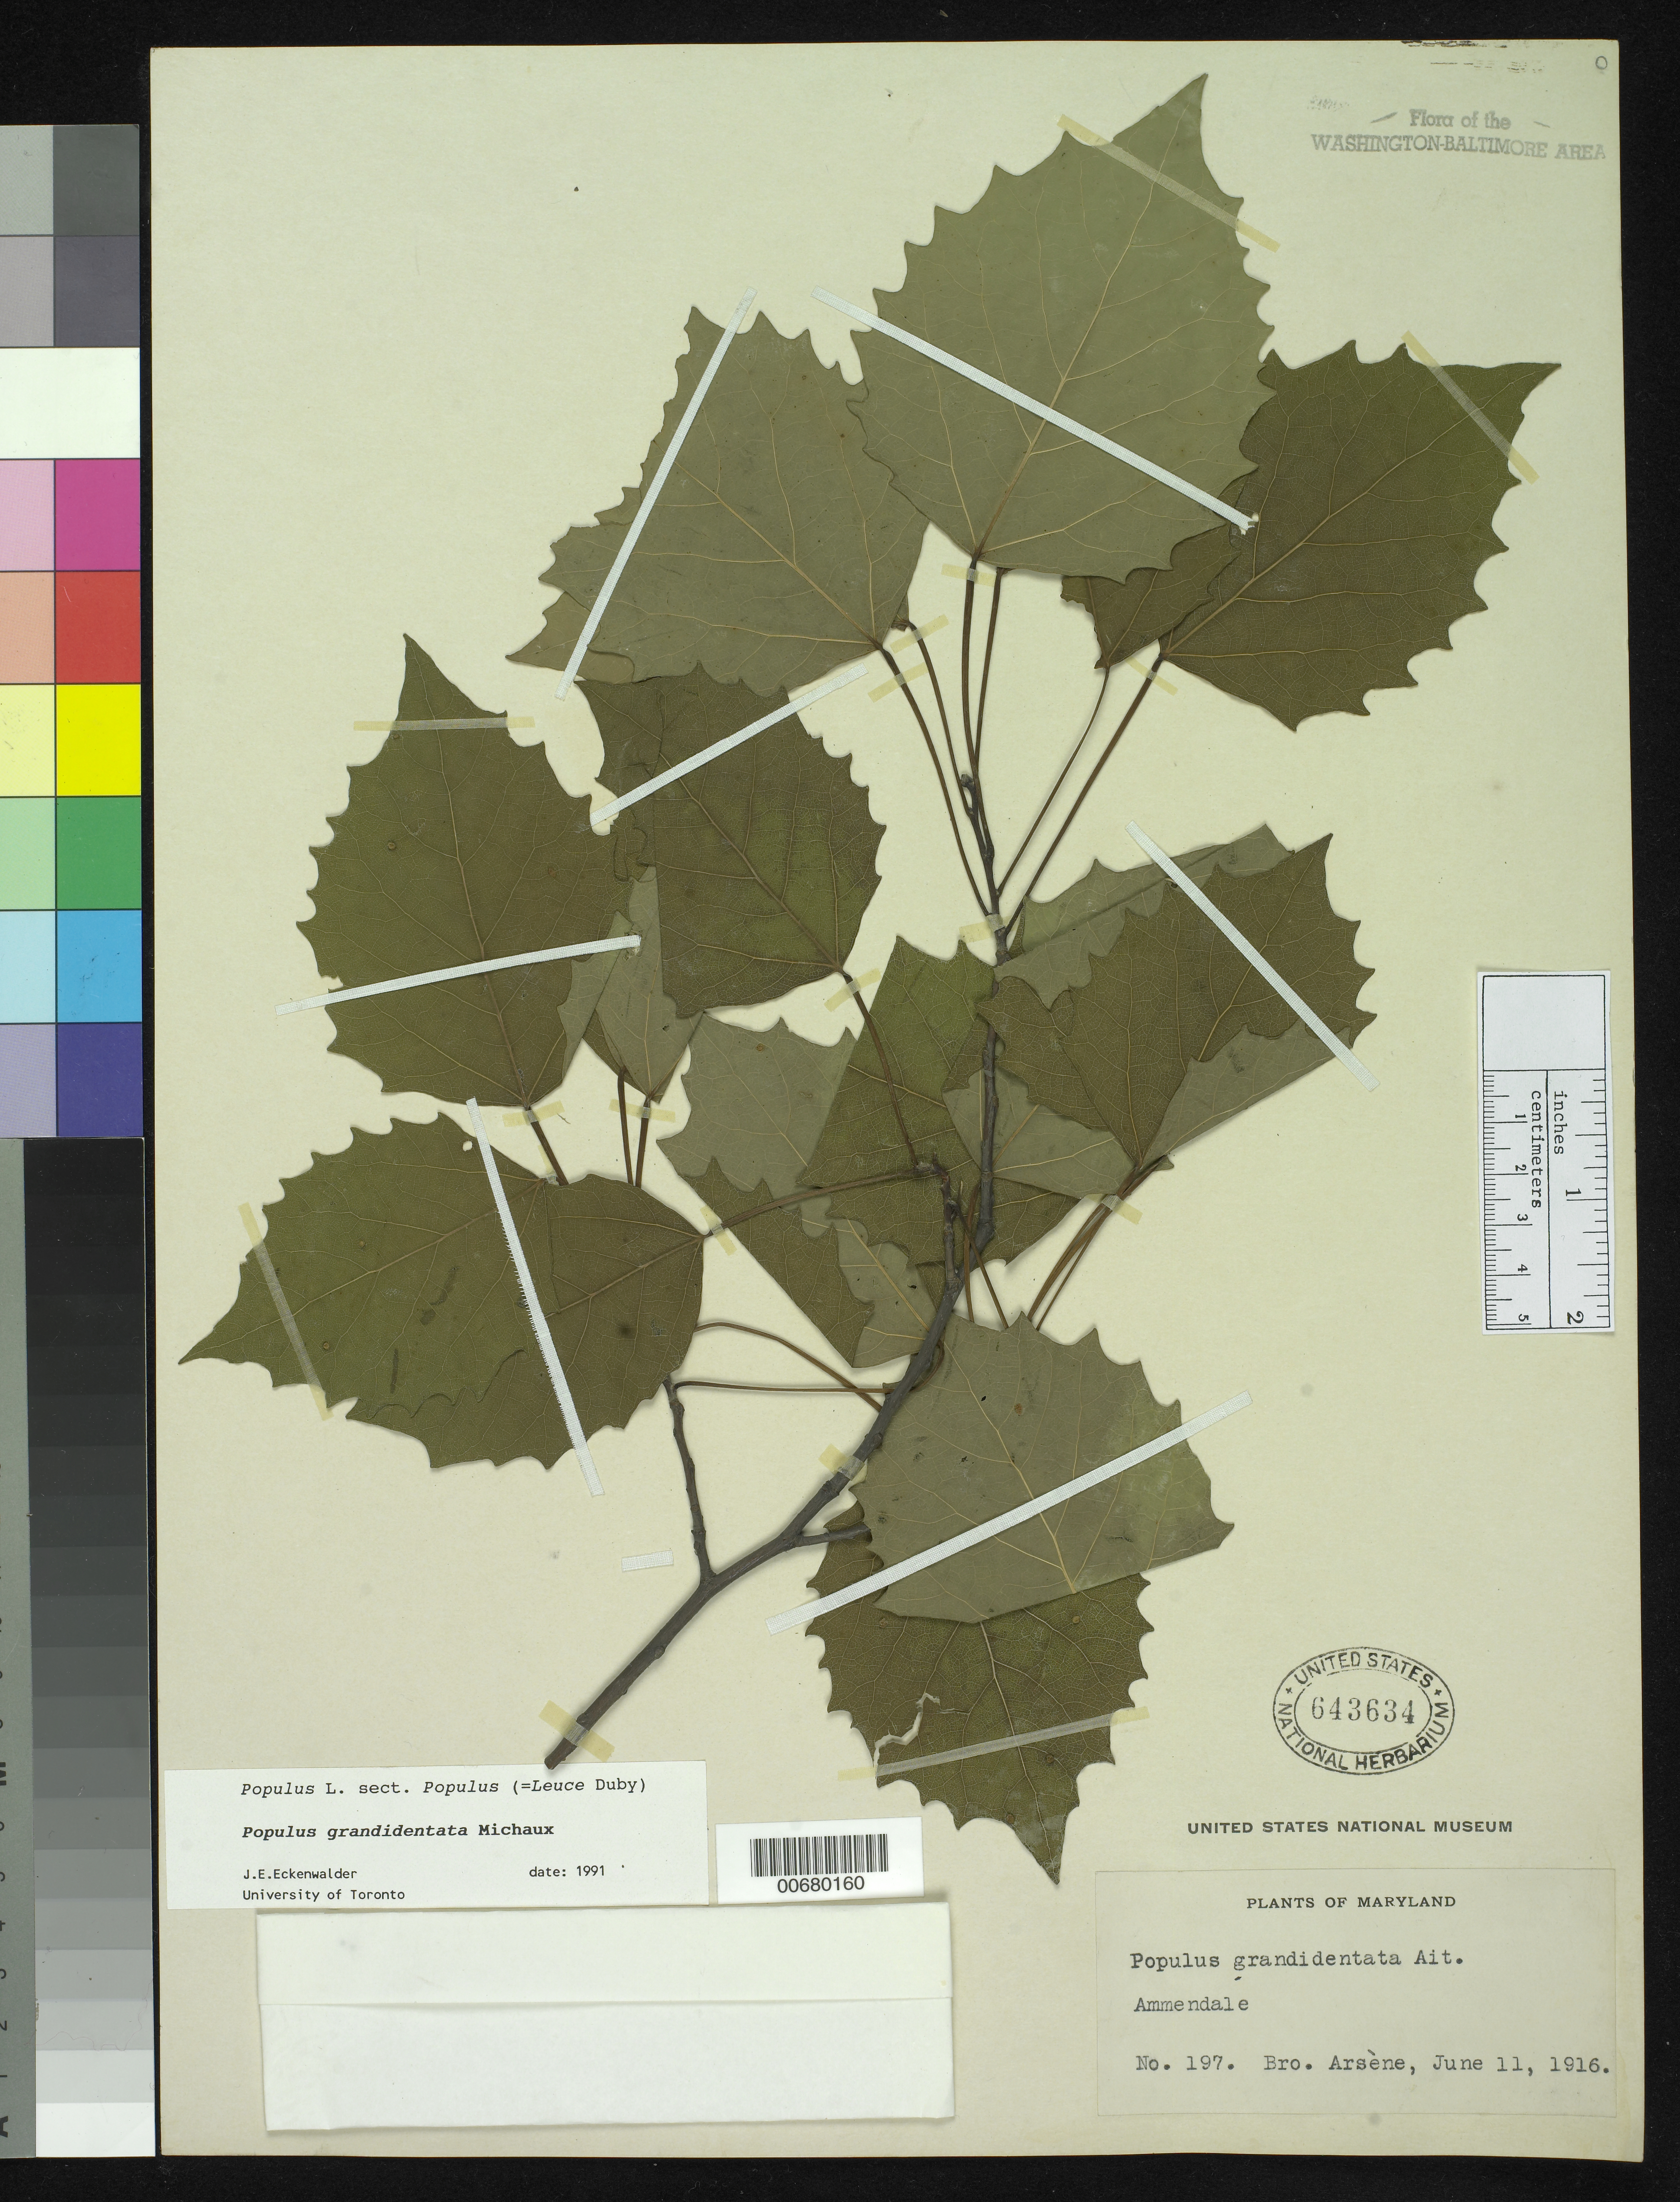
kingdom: Plantae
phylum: Tracheophyta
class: Magnoliopsida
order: Malpighiales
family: Salicaceae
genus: Populus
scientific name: Populus grandidentata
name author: Michx.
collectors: Bro. G. Arsène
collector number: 197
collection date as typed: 11 Jun 1916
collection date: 1916-06-11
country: United States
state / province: Maryland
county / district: Prince George's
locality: Ammendale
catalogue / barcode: US 643634